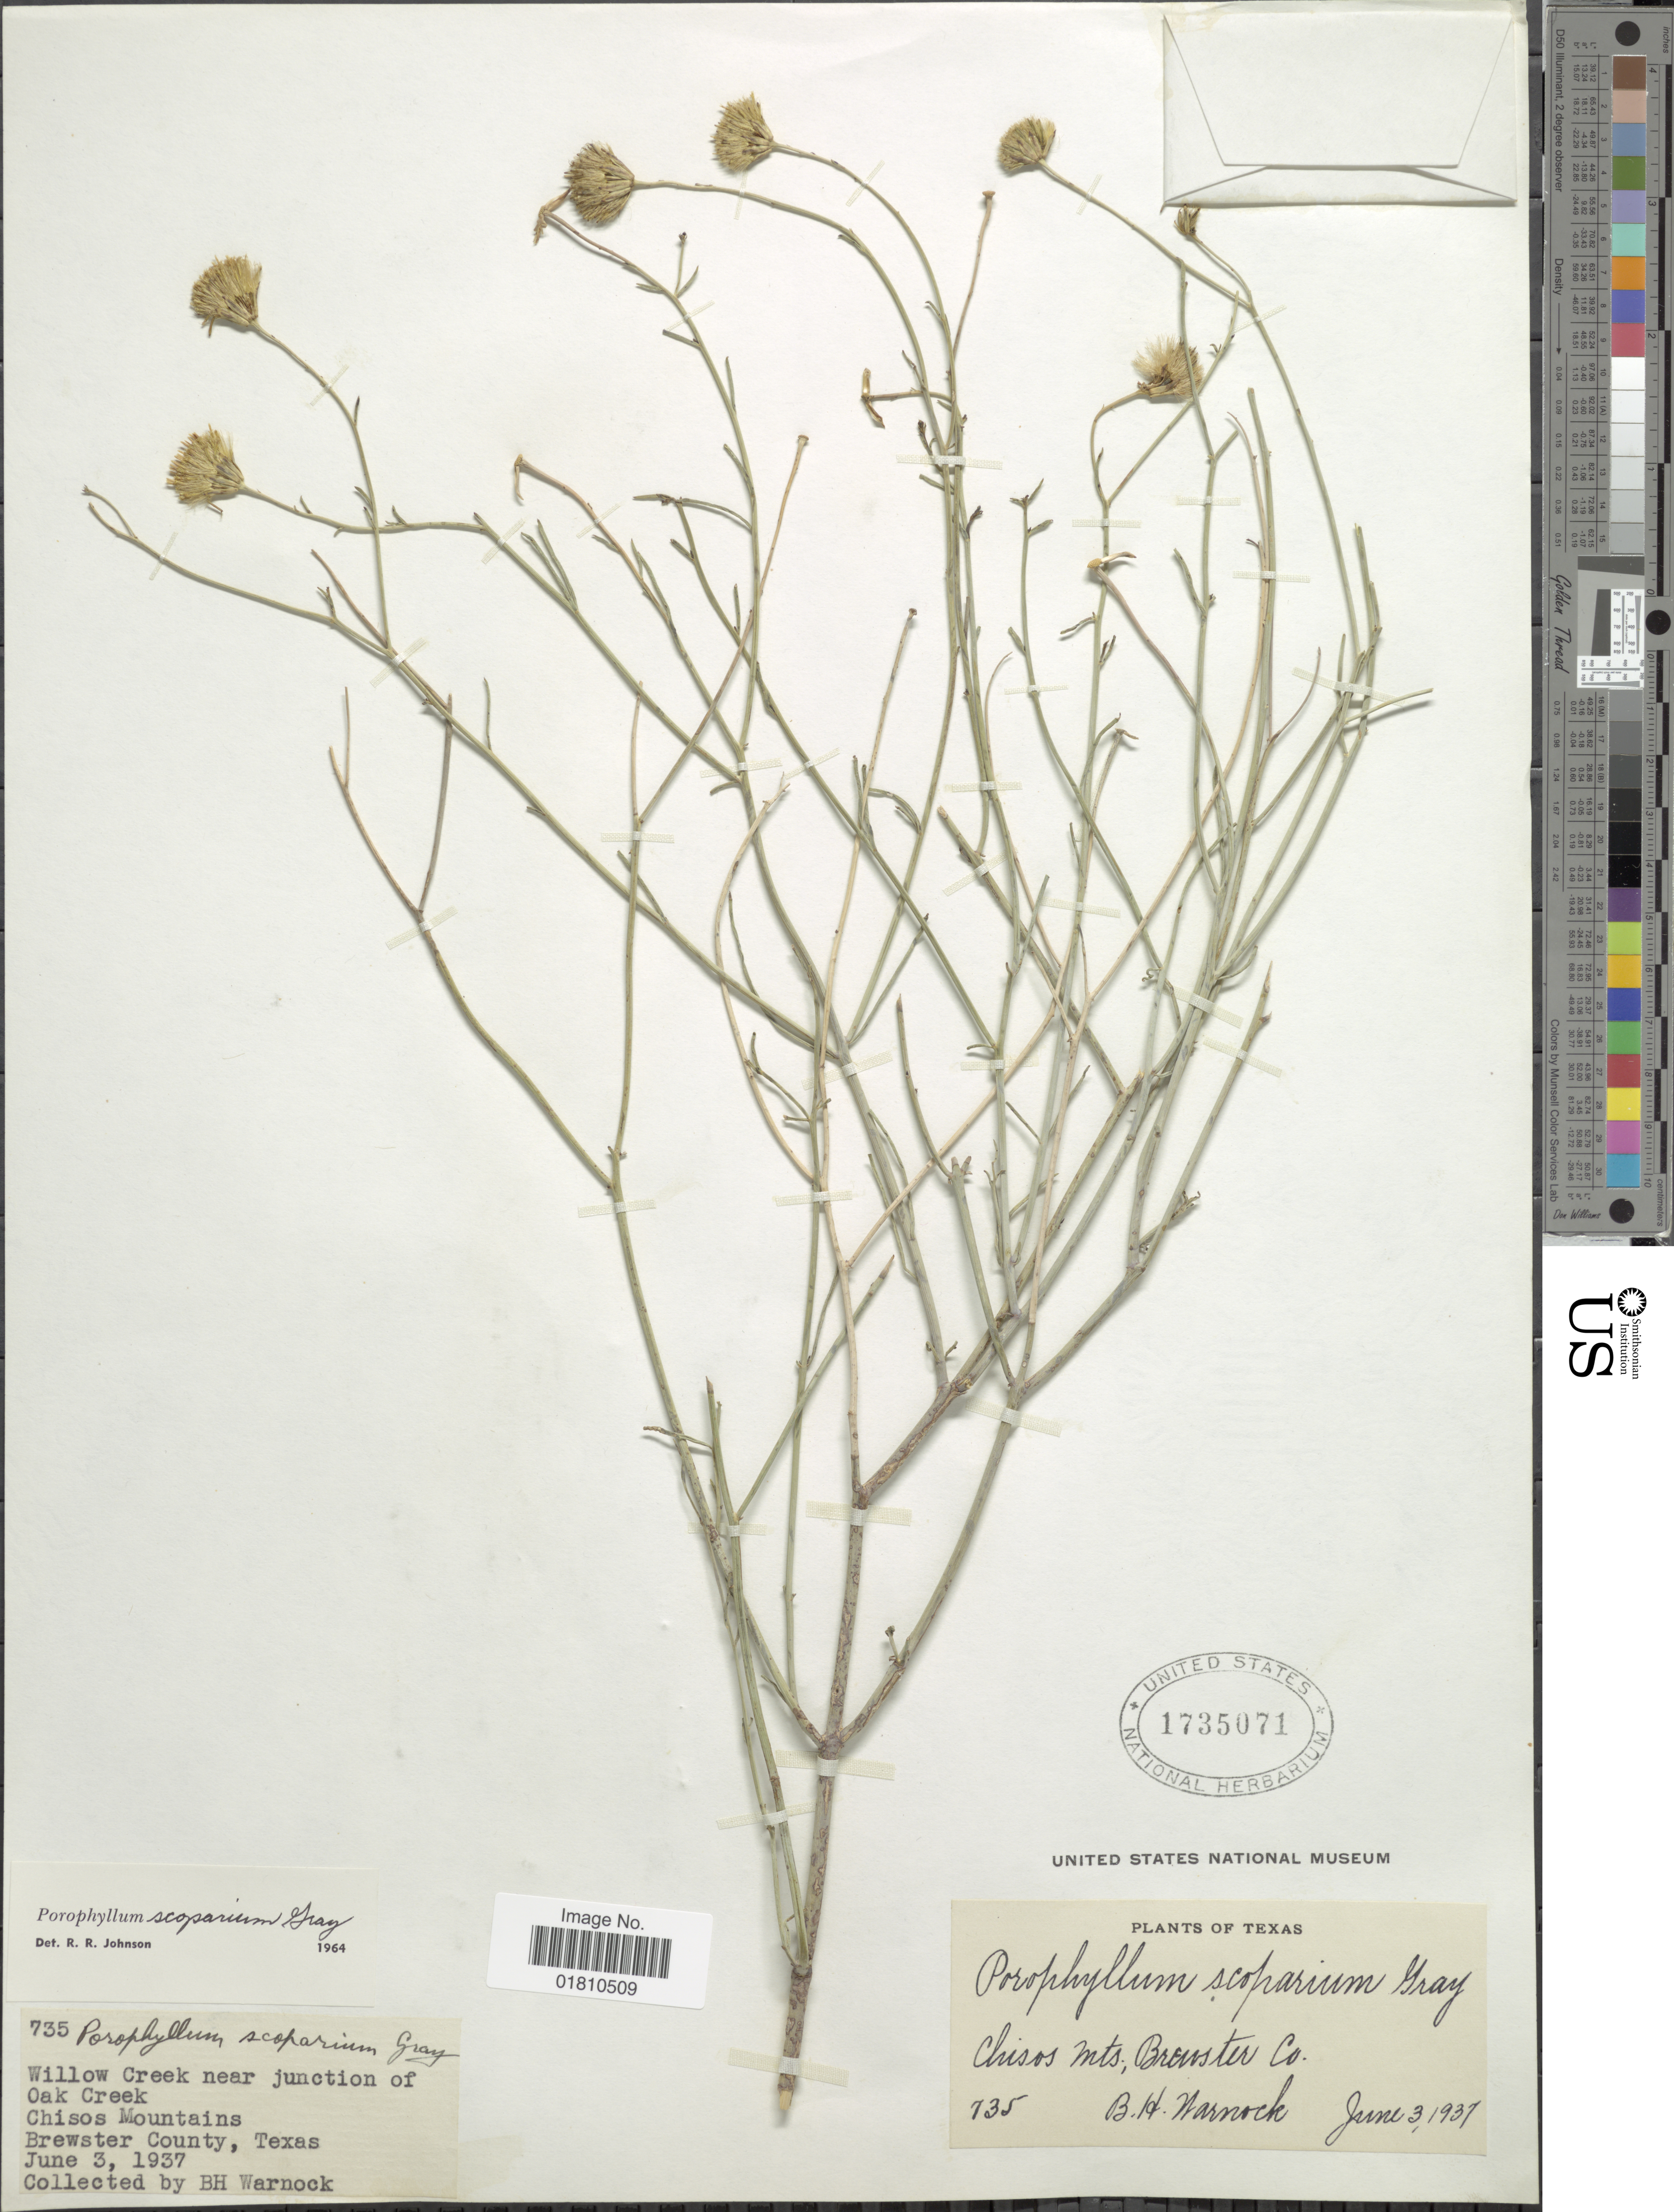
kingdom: Plantae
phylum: Tracheophyta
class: Magnoliopsida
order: Asterales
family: Asteraceae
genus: Porophyllum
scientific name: Porophyllum scoparium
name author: A. Gray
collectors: B. H. Warnock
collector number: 735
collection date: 1937-06-03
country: United States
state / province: Texas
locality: Willow Creek near junctionof Oak Creek, Chisos Mountains, Brewster County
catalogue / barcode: US 1735071